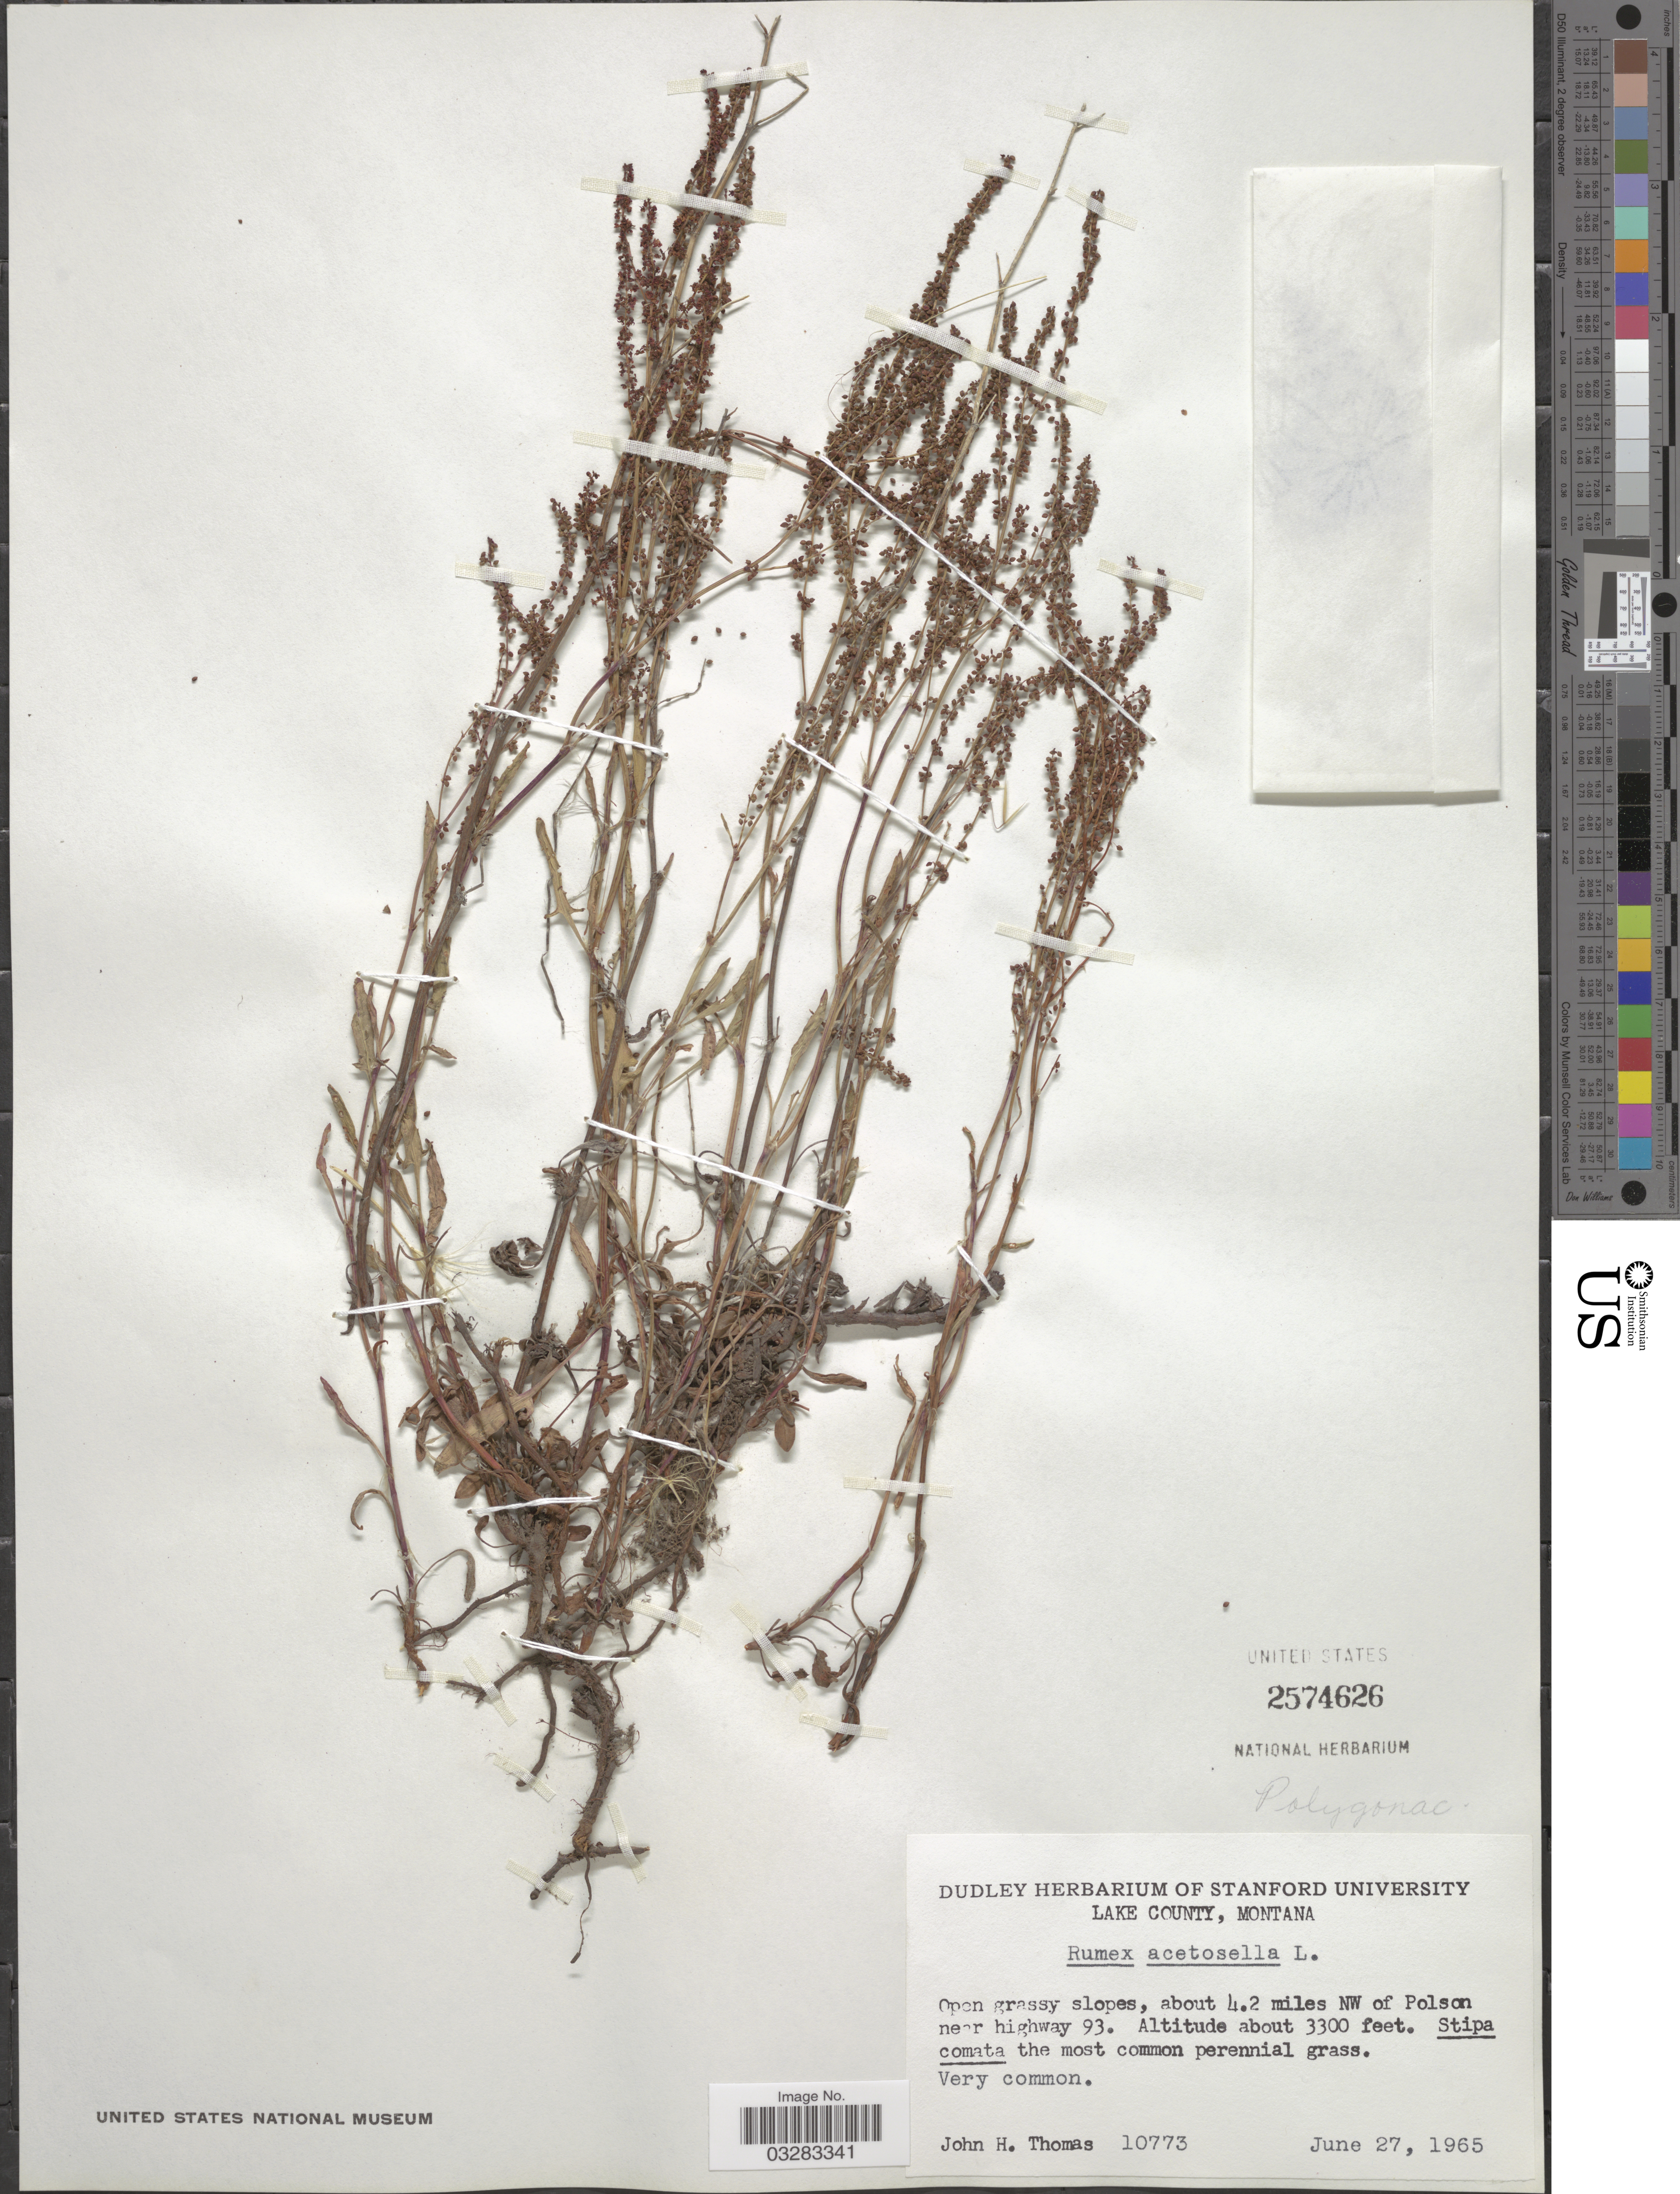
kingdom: Plantae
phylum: Tracheophyta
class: Magnoliopsida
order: Caryophyllales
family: Polygonaceae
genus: Rumex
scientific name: Rumex acetosella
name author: L.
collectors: J. H. Thomas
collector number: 10773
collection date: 1965-06-27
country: United States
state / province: Montana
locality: Lake County. About 4.2 miles NW of Polson near highway 93.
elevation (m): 1006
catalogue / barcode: US 2574626